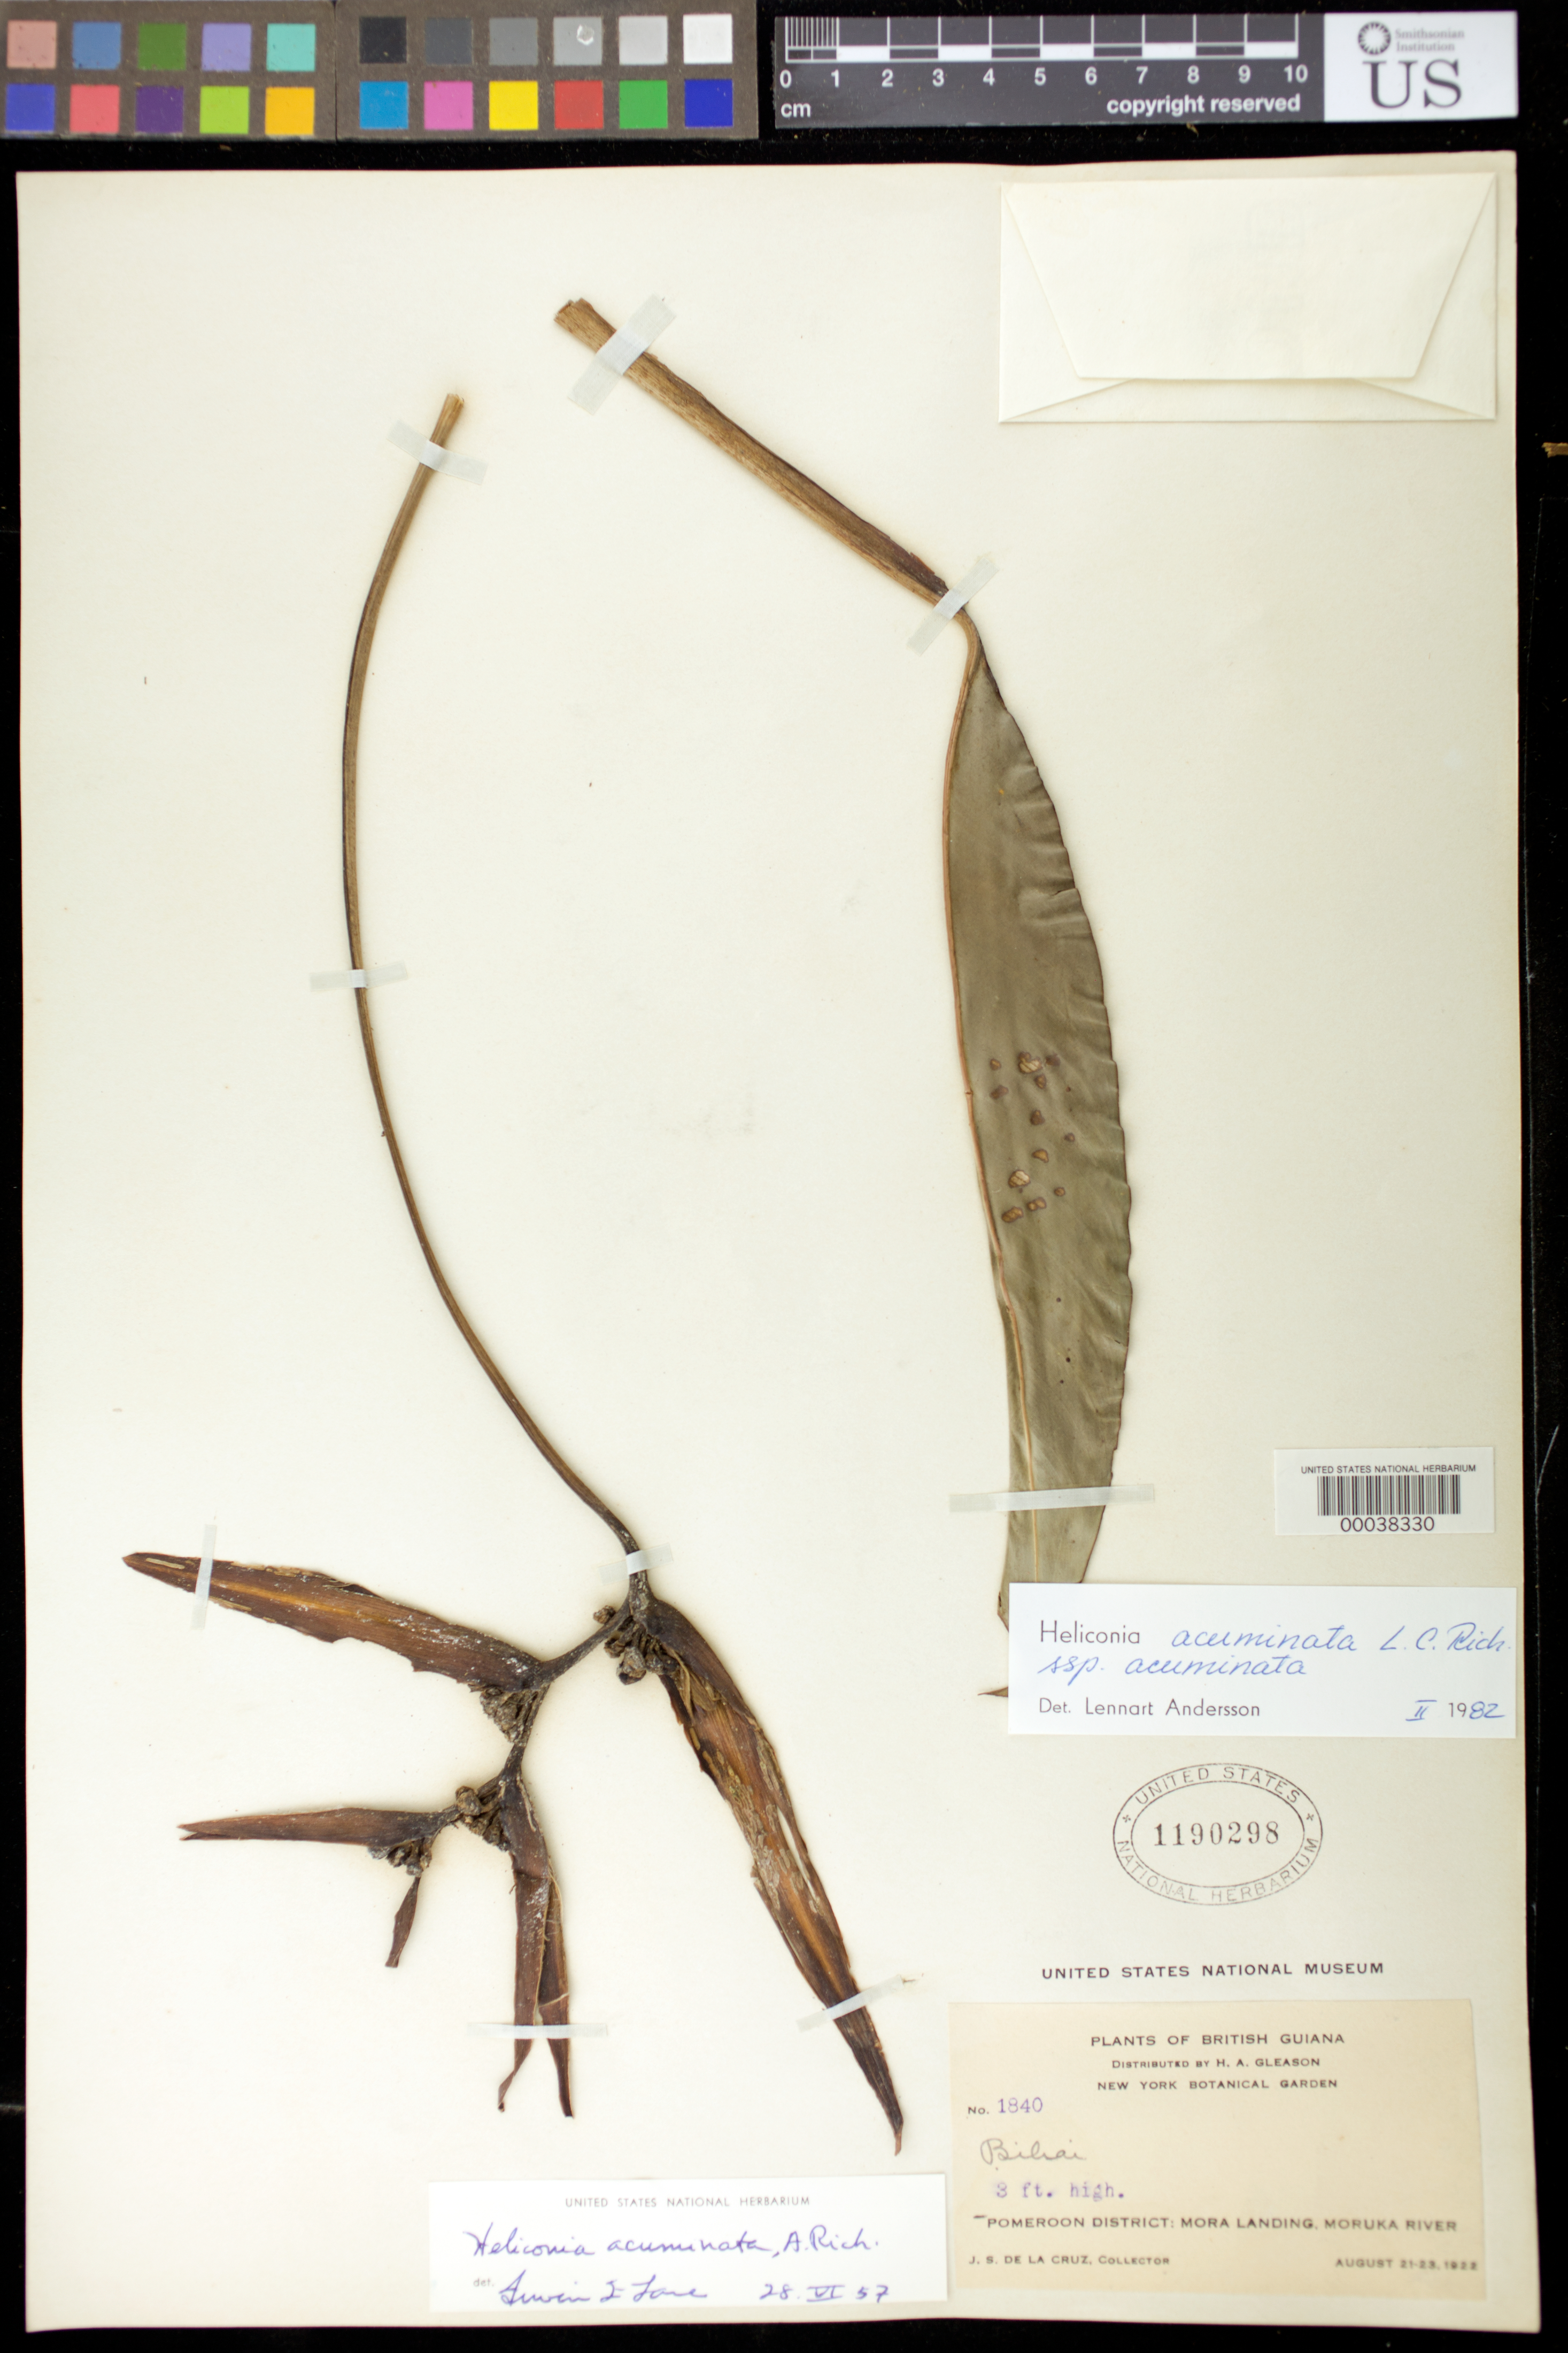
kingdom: Plantae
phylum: Tracheophyta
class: Liliopsida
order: Zingiberales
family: Heliconiaceae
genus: Heliconia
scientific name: Heliconia acuminata subsp. acuminata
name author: A. Rich.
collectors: J. S. de la Cruz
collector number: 1840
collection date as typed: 21 Aug 1922 to 23 Aug 1922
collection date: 1922-08-21/1922-08-23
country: Guyana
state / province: Pomeroon-Supenaam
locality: Pomeroon district: mora landing, moruka river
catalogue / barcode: US 1190298